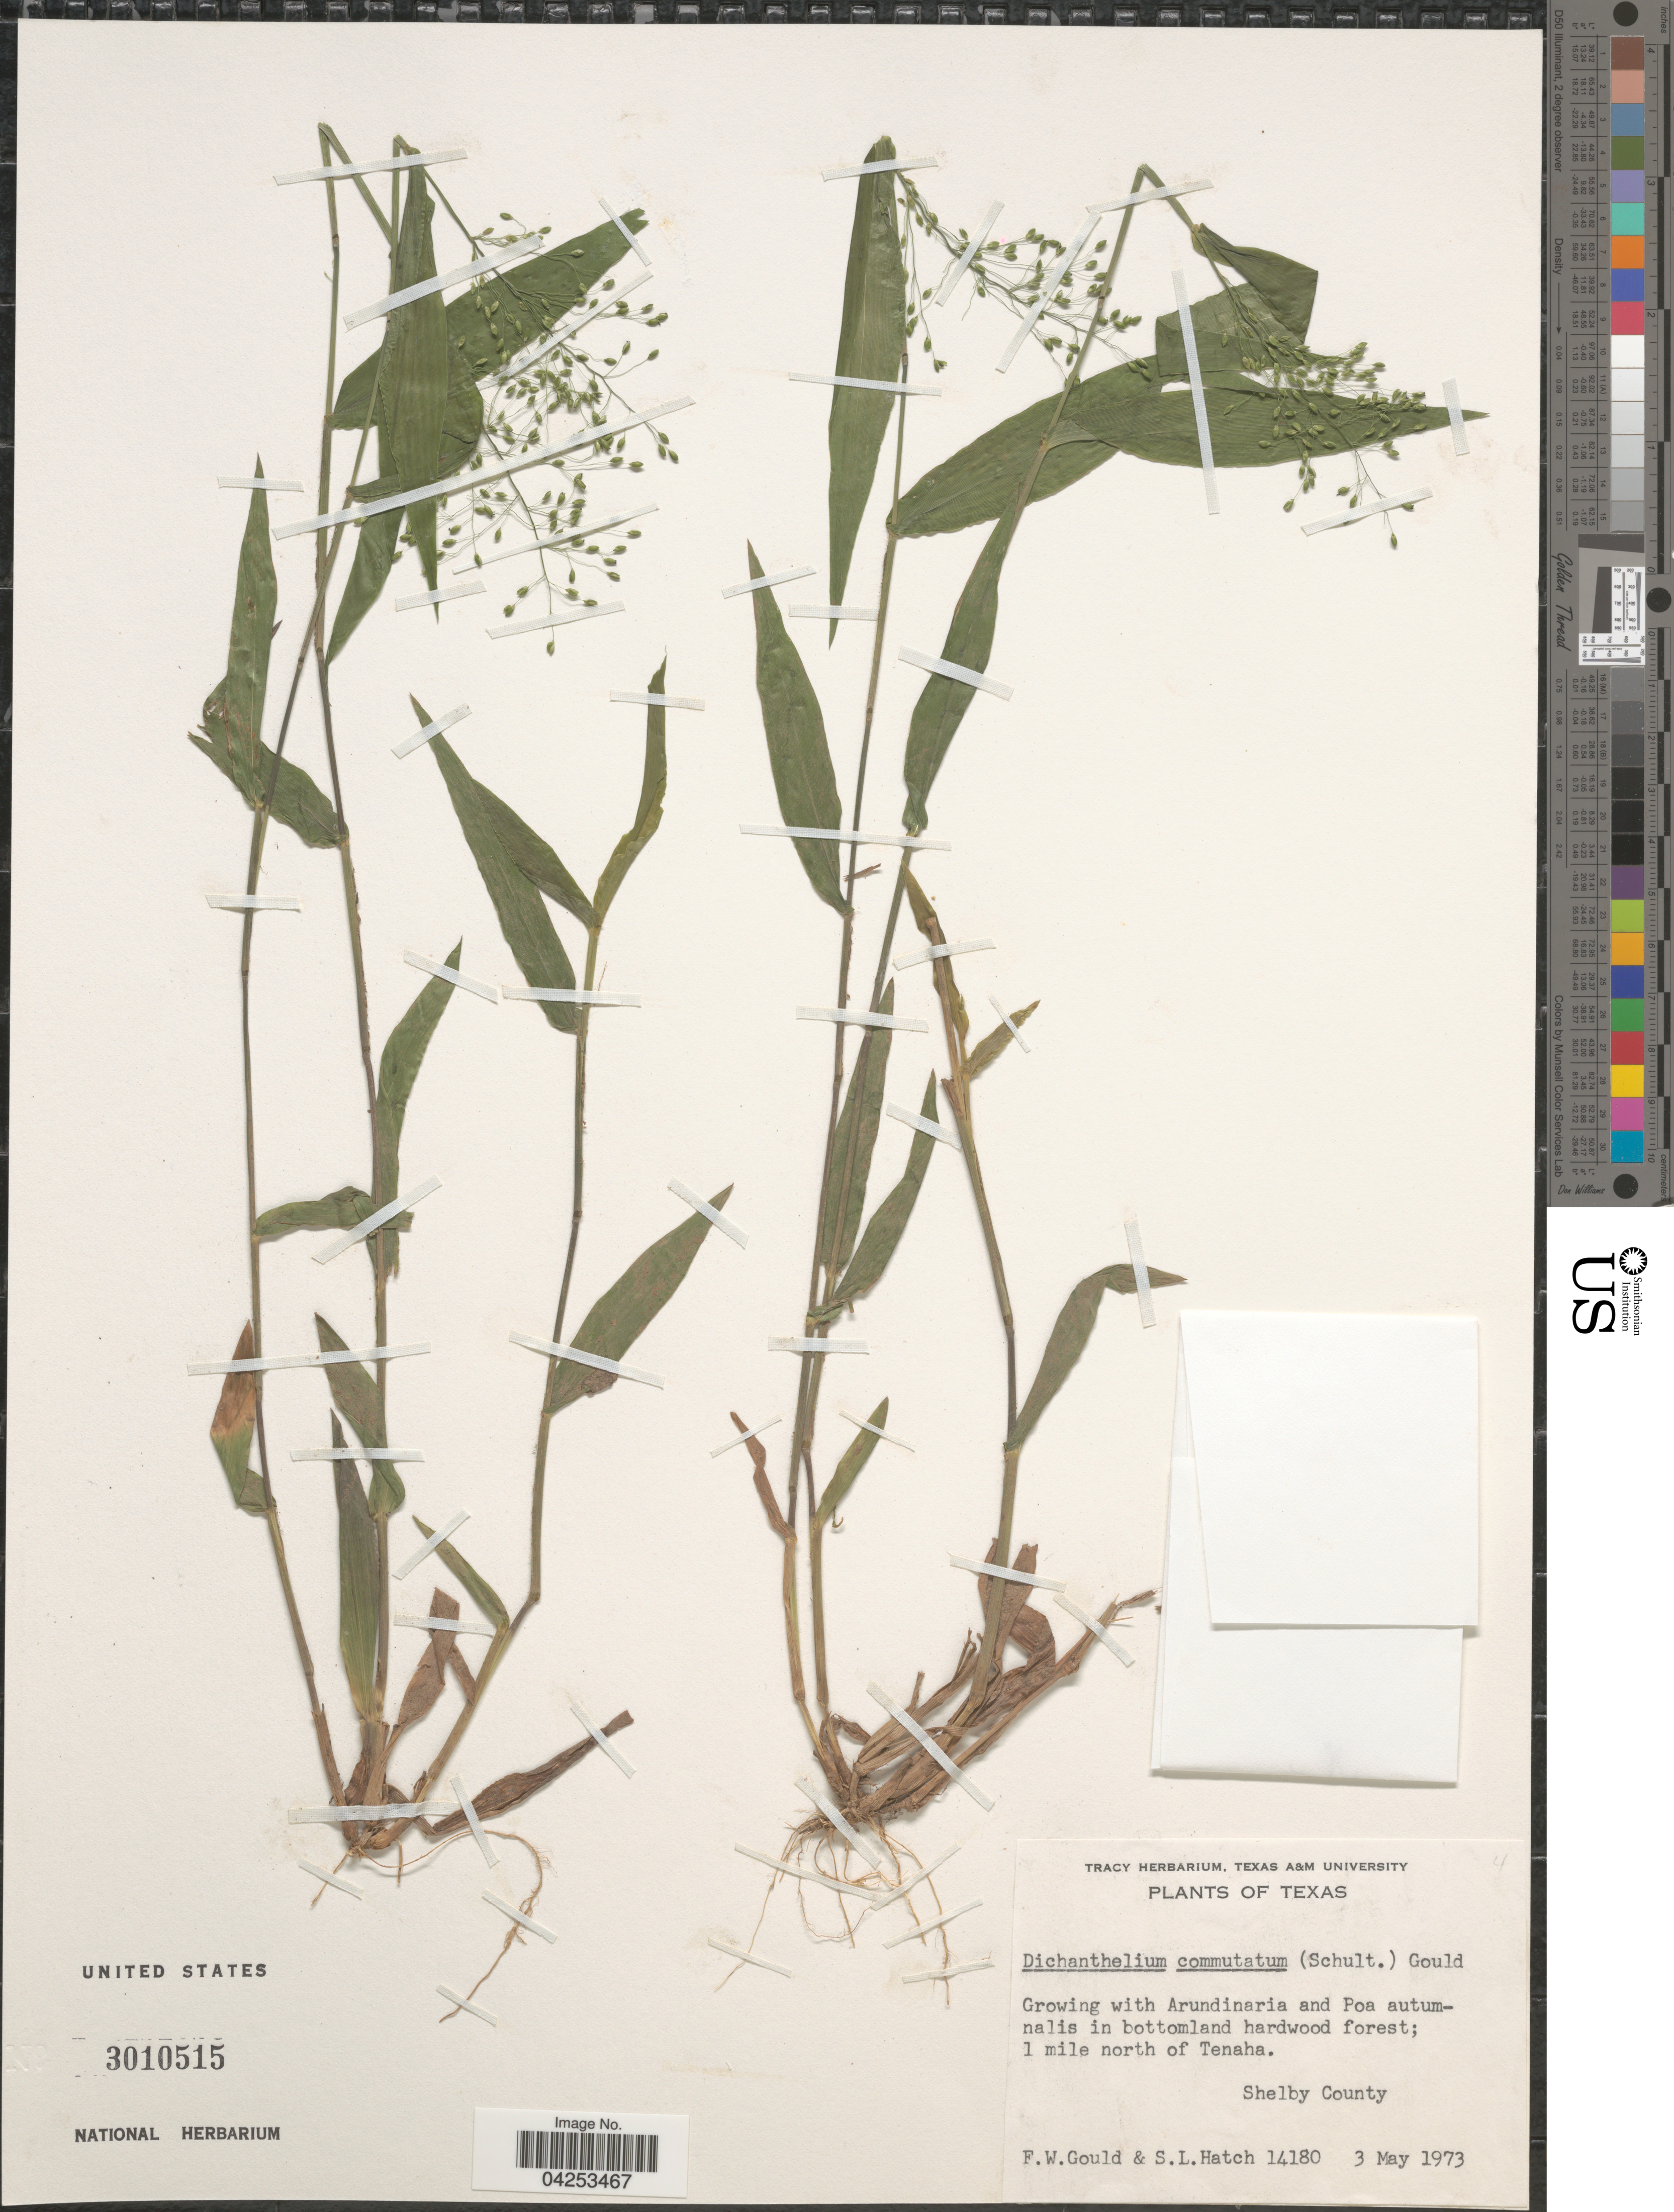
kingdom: Plantae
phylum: Tracheophyta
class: Liliopsida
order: Poales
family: Poaceae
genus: Dichanthelium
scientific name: Dichanthelium commutatum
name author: (Schult.) Gould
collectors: F. W. Gould & S. Hatch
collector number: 14180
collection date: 1973-05-03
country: United States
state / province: Texas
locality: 1 mile north of Tenaha. Shelby County.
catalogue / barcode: US 3010515